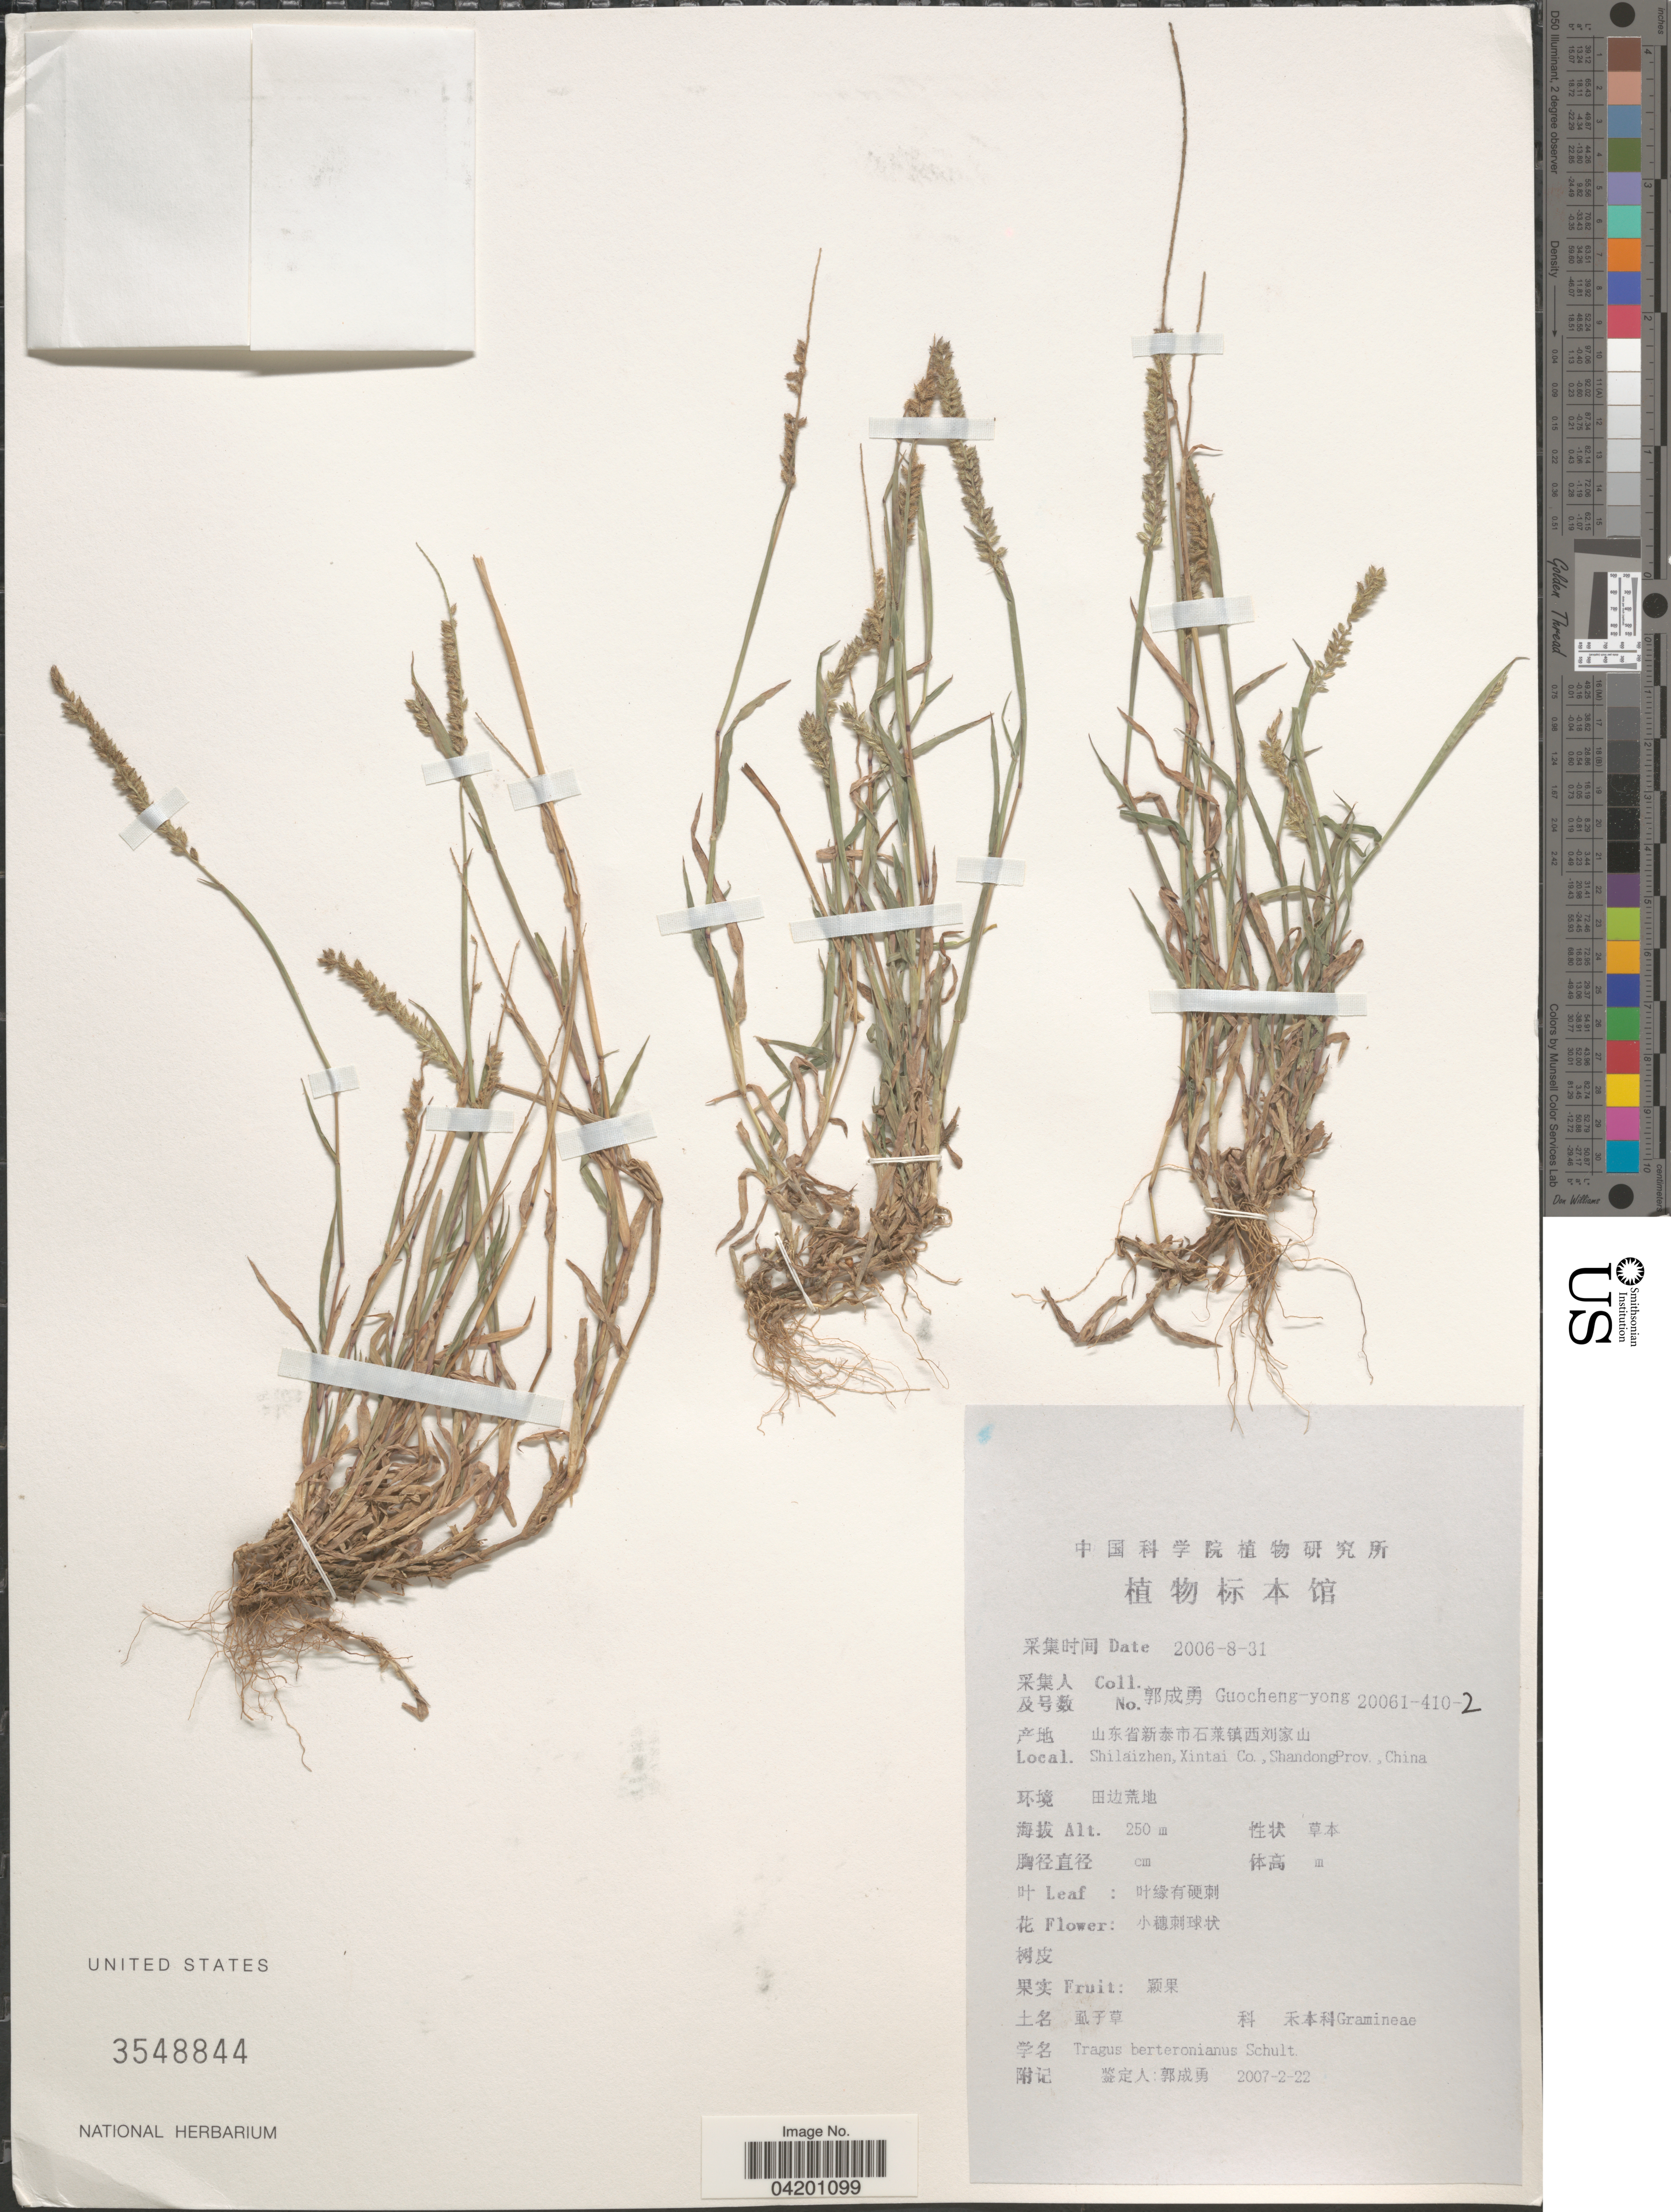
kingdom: Plantae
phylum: Tracheophyta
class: Liliopsida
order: Poales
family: Poaceae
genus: Tragus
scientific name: Tragus berteronianus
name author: Schult.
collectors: Guo cheng-yong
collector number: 20061-410-2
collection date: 2006-08-31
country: China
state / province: Shandong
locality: Shilaizhen, Xintai Co.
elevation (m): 250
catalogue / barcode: US 3548844